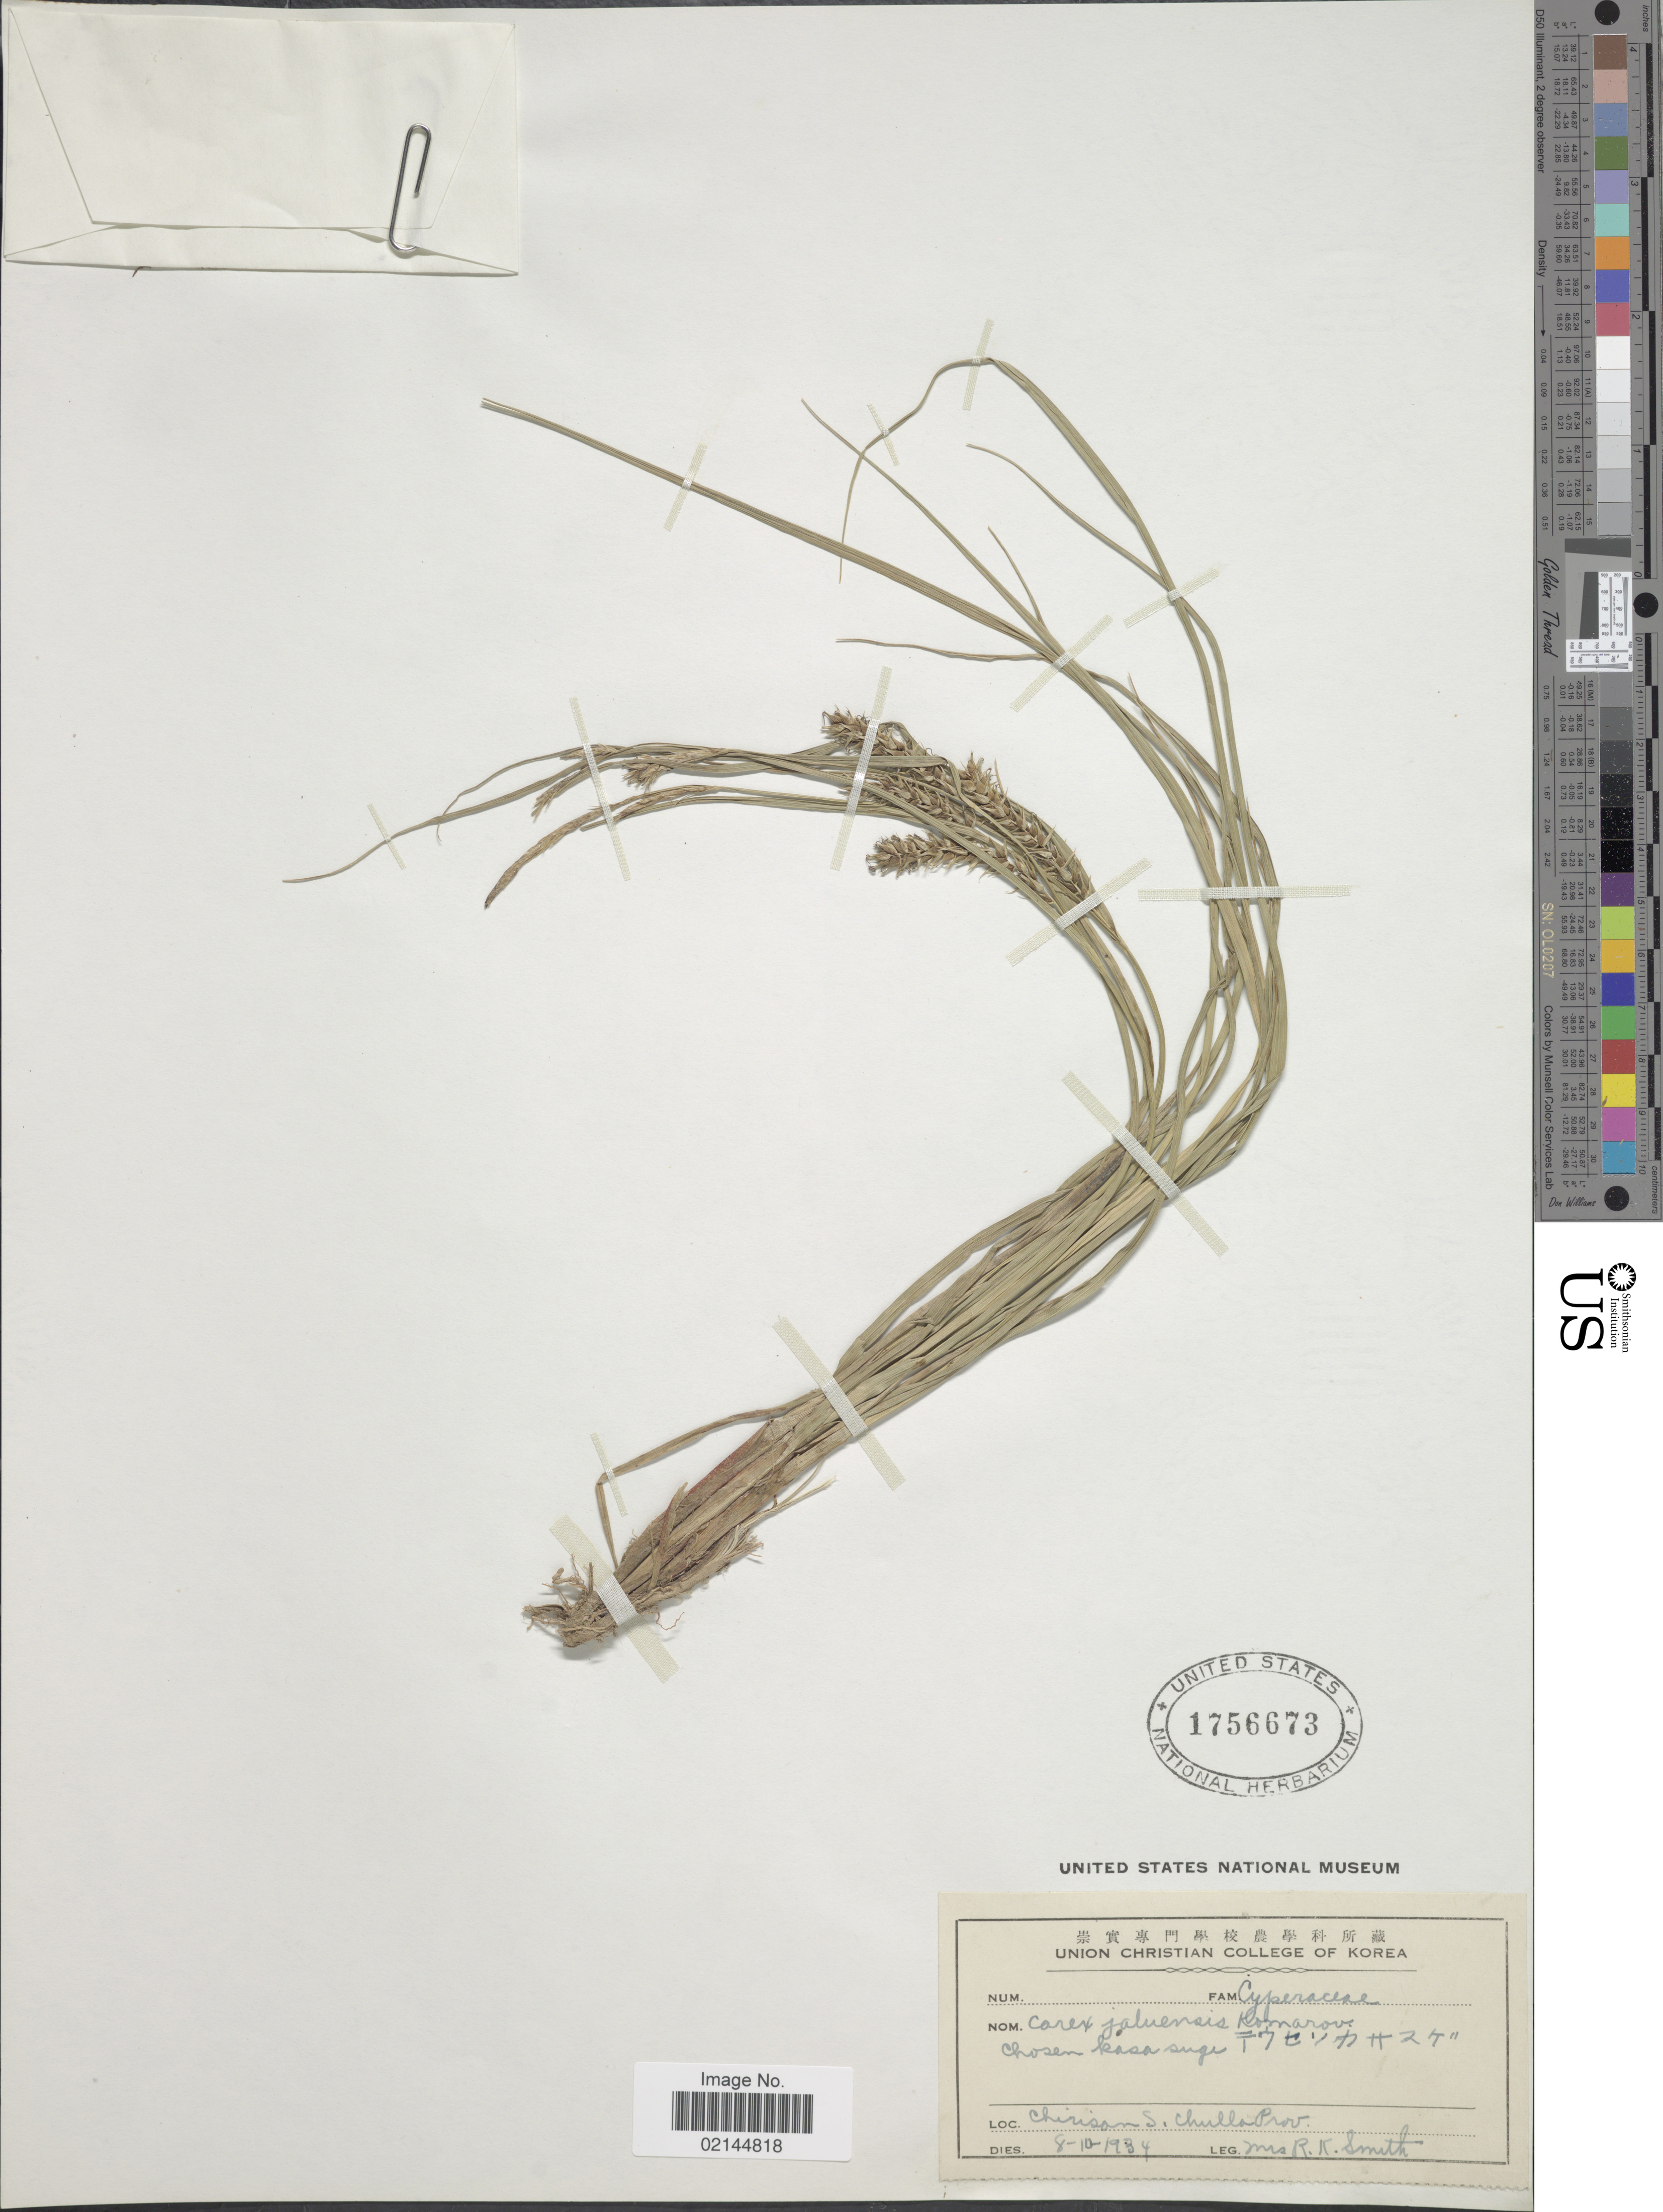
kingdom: Plantae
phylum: Tracheophyta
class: Liliopsida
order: Poales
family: Cyperaceae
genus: Carex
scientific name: Carex jaluensis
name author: Kom.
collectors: R. Smith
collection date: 1934-10-08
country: South Korea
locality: Chirison S. Chulla Prov.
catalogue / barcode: US 1756673